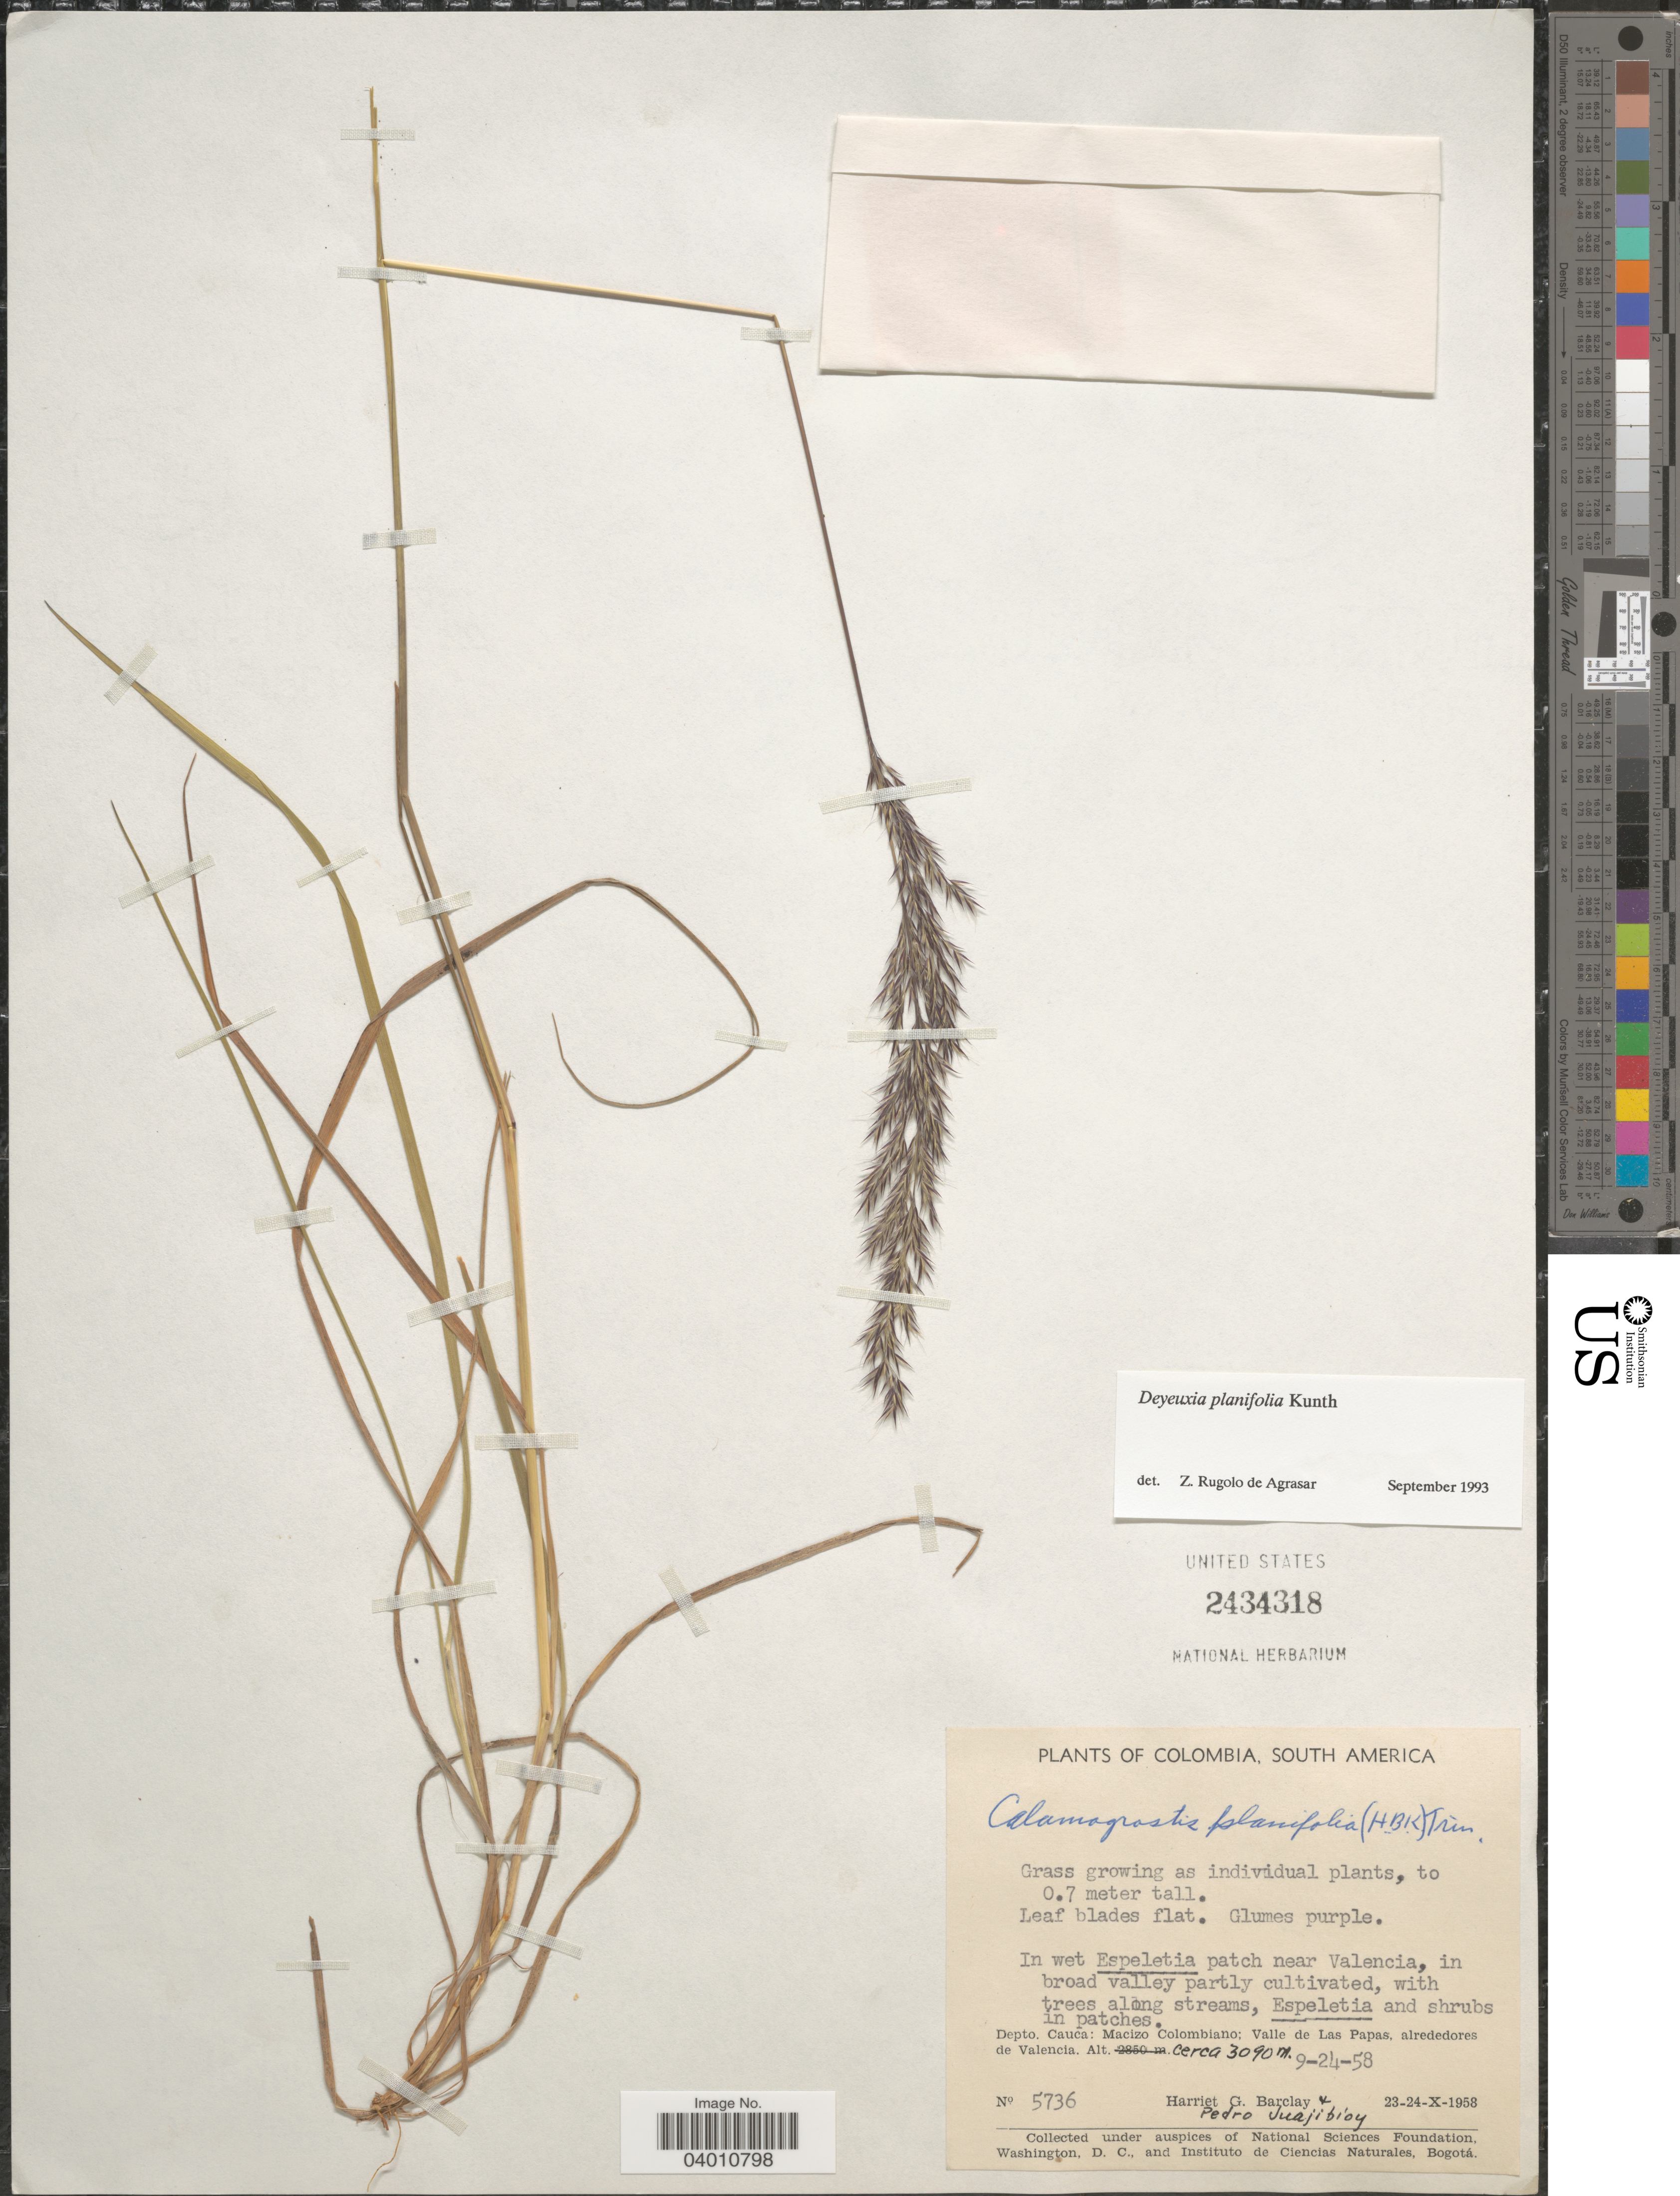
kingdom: Plantae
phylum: Tracheophyta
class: Liliopsida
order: Poales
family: Poaceae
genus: Peyritschia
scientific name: Peyritschia planifolia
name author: (Kunth) P.M. Peterson et al.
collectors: H. G. Barclay & P. Juajibioy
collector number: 5736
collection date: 1958-09-24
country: Colombia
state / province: Cauca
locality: In wet Espeletia patch near Valencia. Depto. Cauca: Macizo Colombiano; Valle de Las Papas, alrededores de Valencia.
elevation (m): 3090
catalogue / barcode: US 2434318